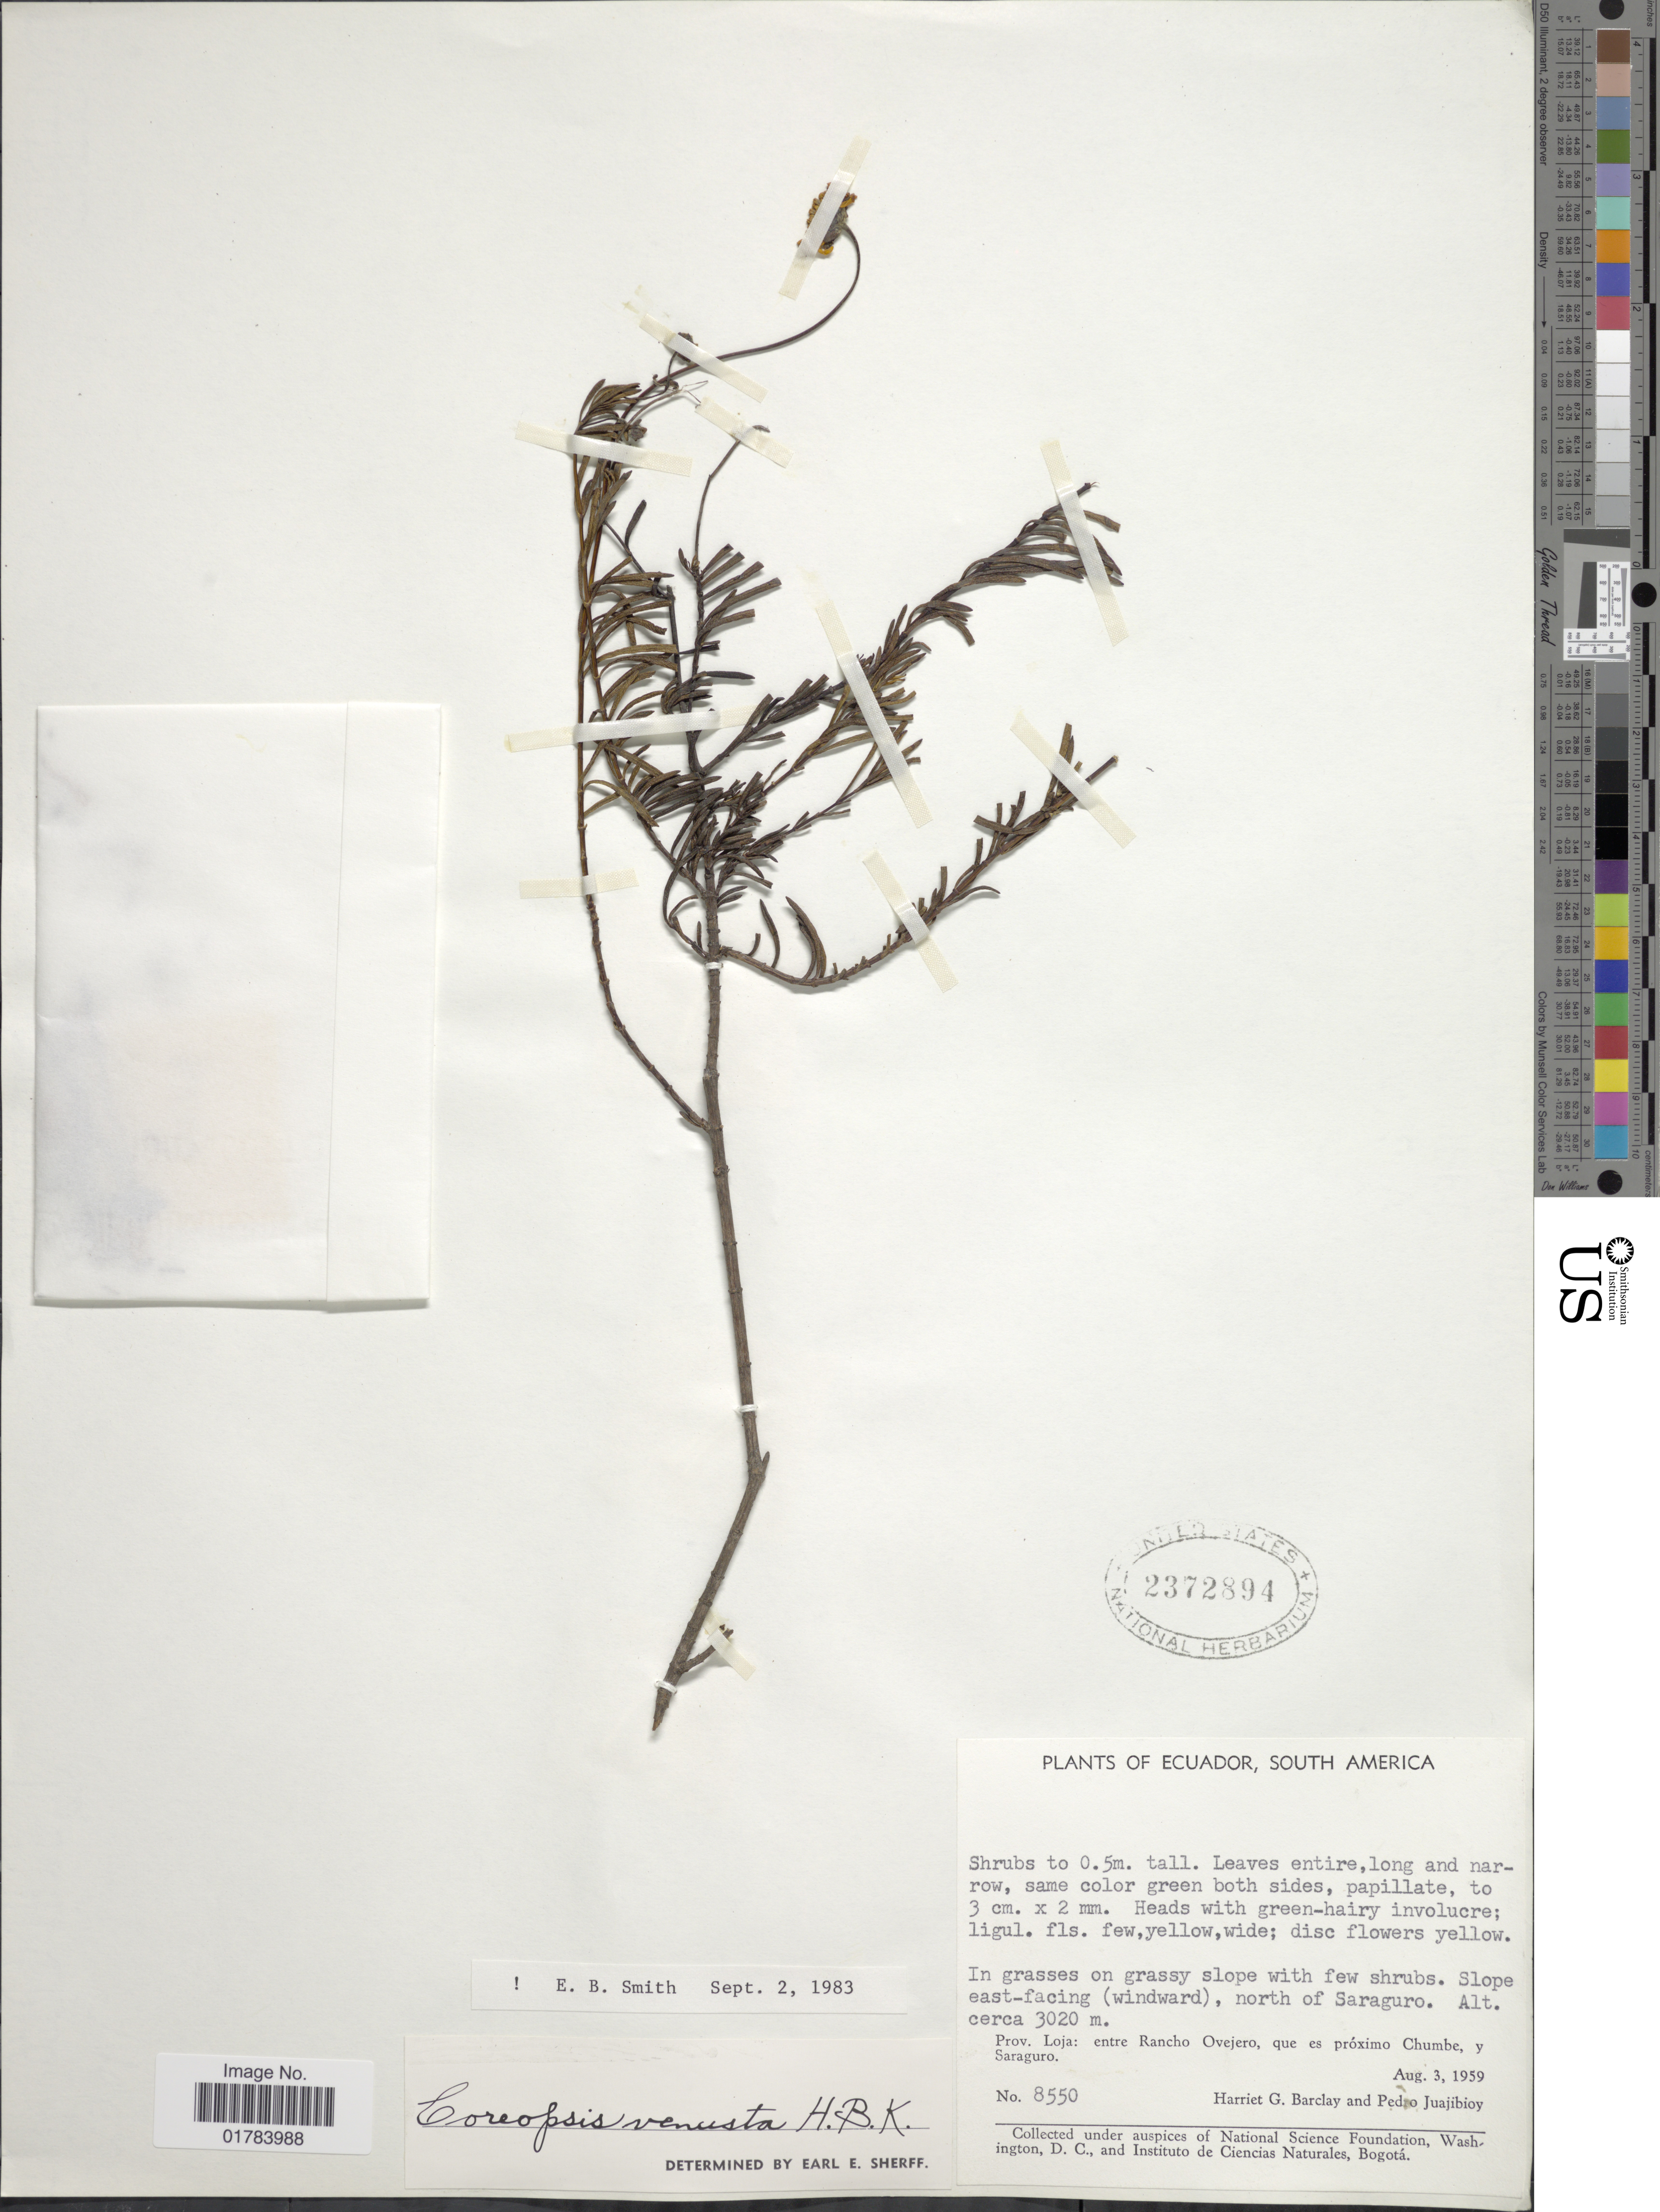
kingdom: Plantae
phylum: Tracheophyta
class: Magnoliopsida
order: Asterales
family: Asteraceae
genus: Coreopsis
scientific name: Coreopsis venusta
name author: Kunth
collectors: H. G. Barclay & P. Juajibioy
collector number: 8550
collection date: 1959-08-03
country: Ecuador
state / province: Loja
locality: Slope east-facing (windward), north of Saraguro, entre Ovejero, que es proximo Chumbe, y Saraguro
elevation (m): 3020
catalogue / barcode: US 2372894